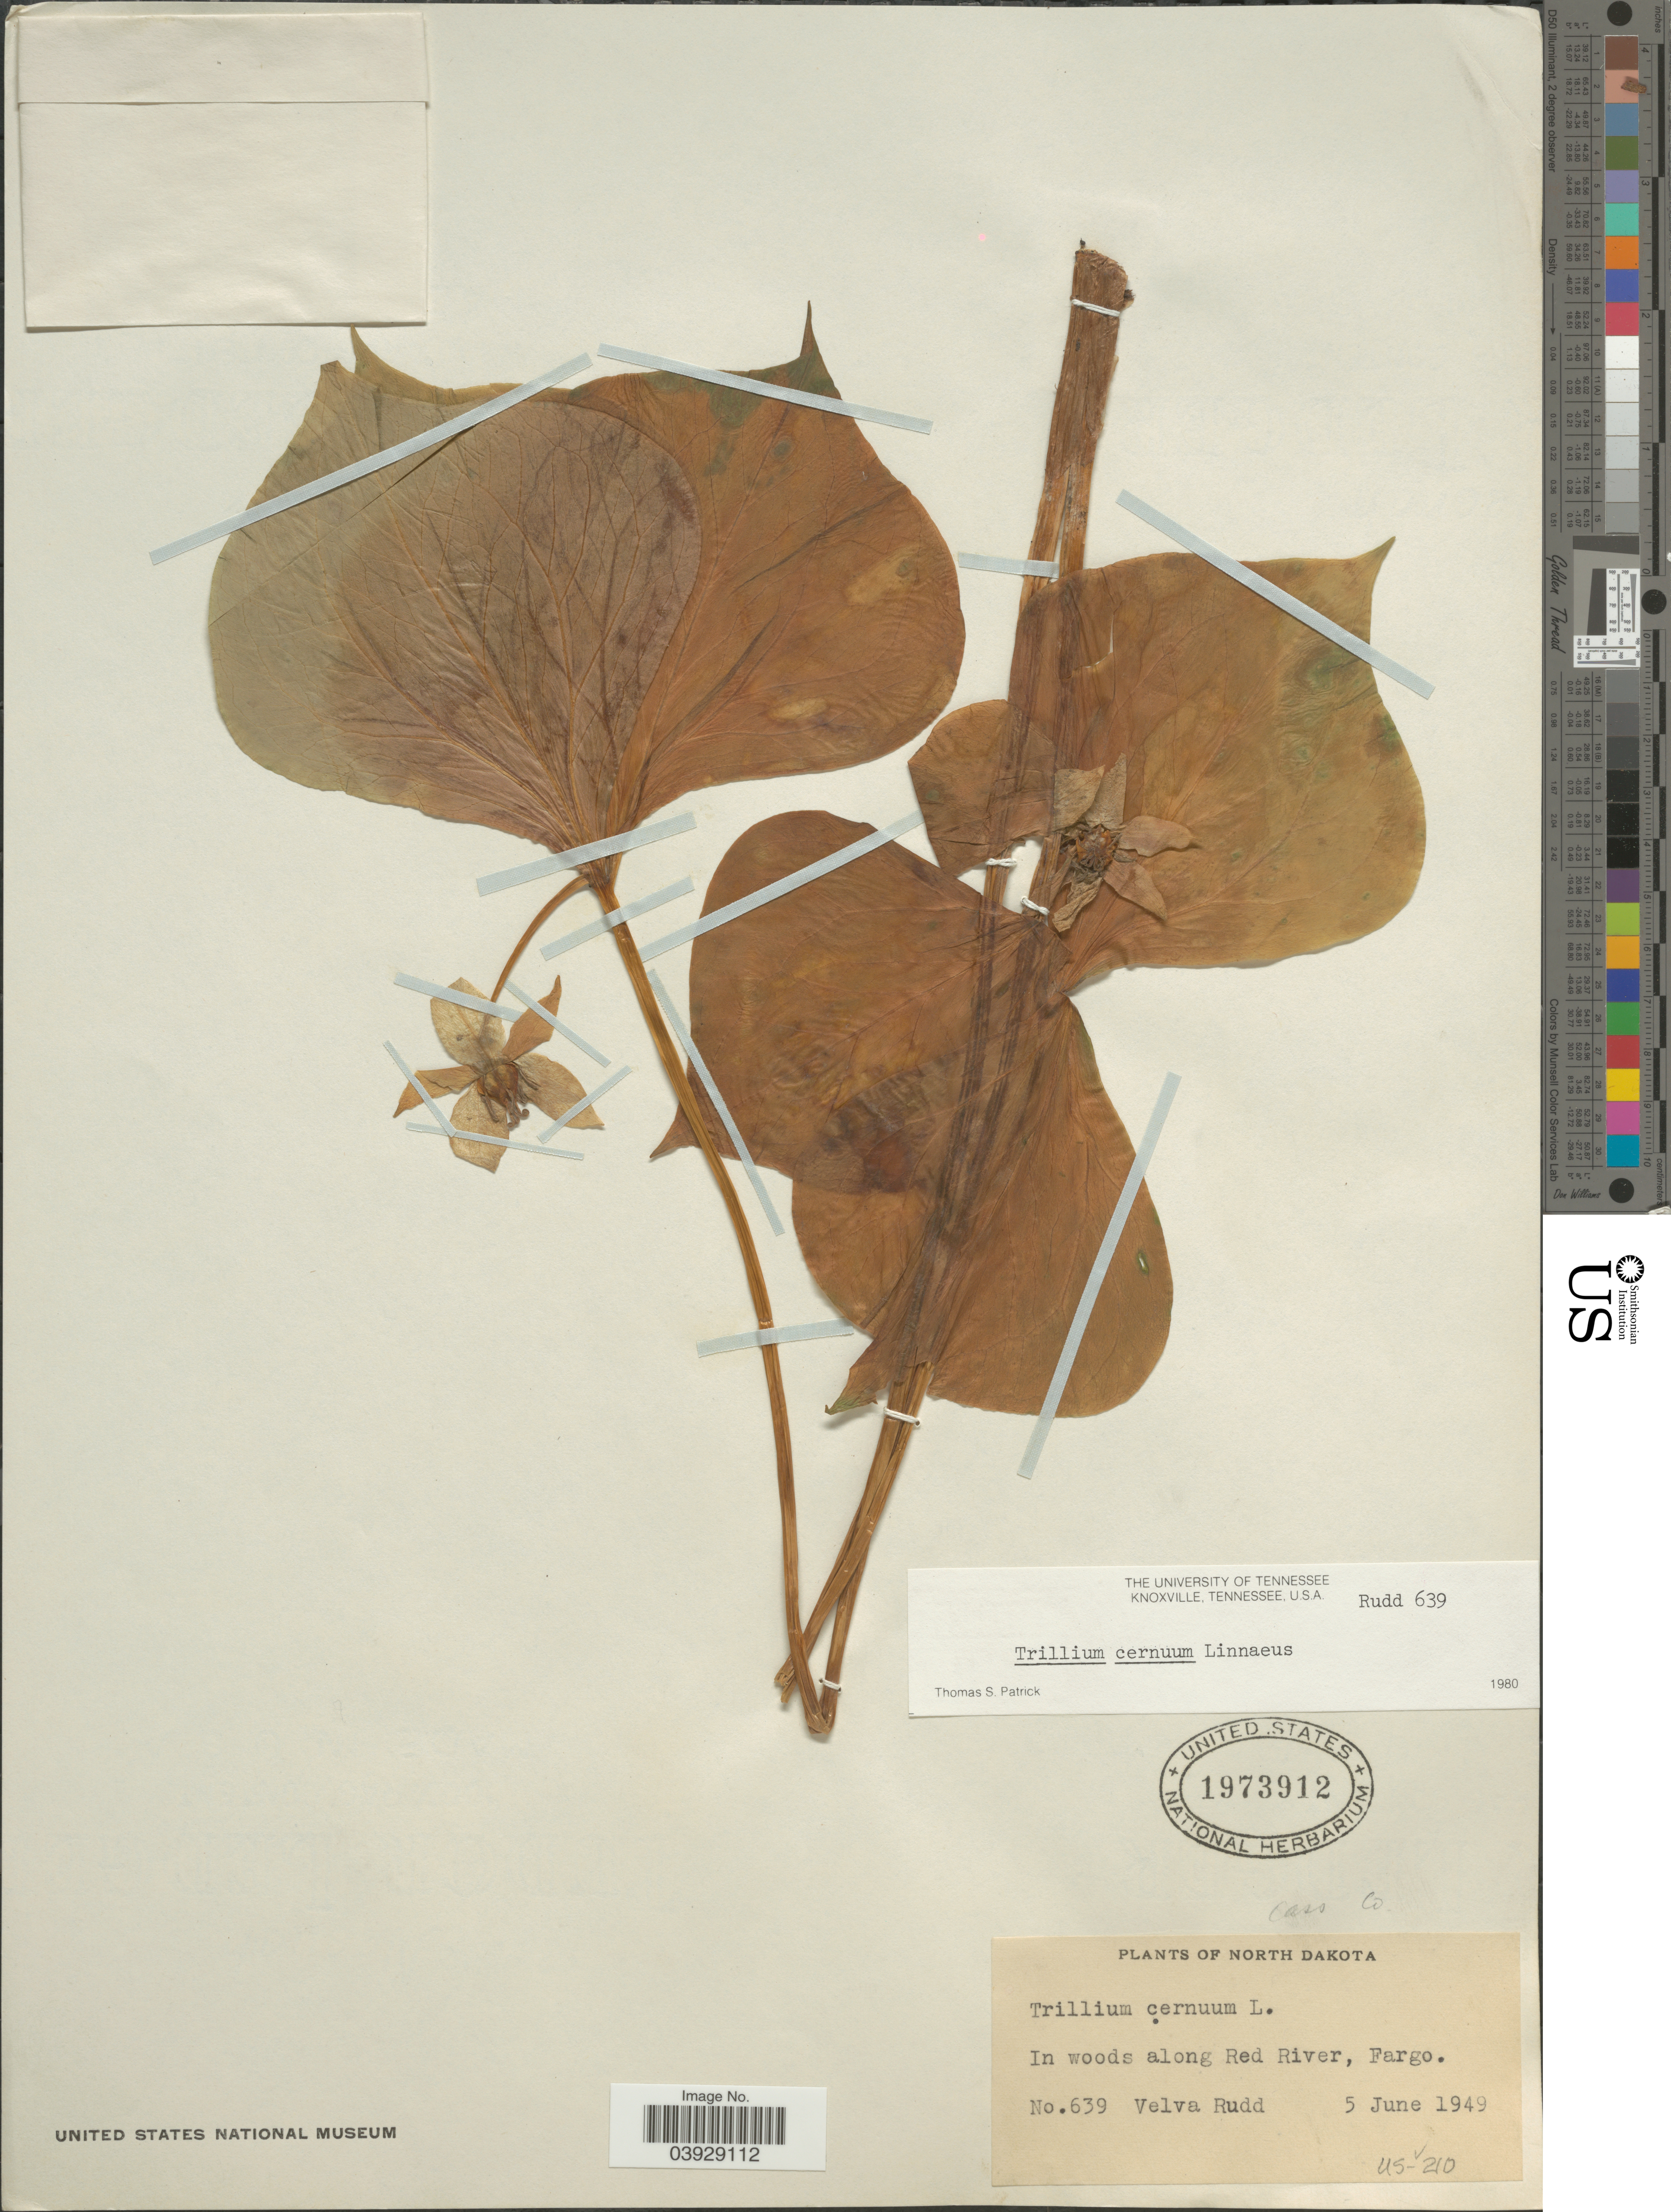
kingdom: Plantae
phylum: Tracheophyta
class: Liliopsida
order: Liliales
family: Melanthiaceae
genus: Trillium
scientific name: Trillium cernuum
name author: L.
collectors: V. E. Rudd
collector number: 639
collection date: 1949-06-05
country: United States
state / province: North Dakota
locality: In woods along Red River, Fargo. Cass Co.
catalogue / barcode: US 1973912